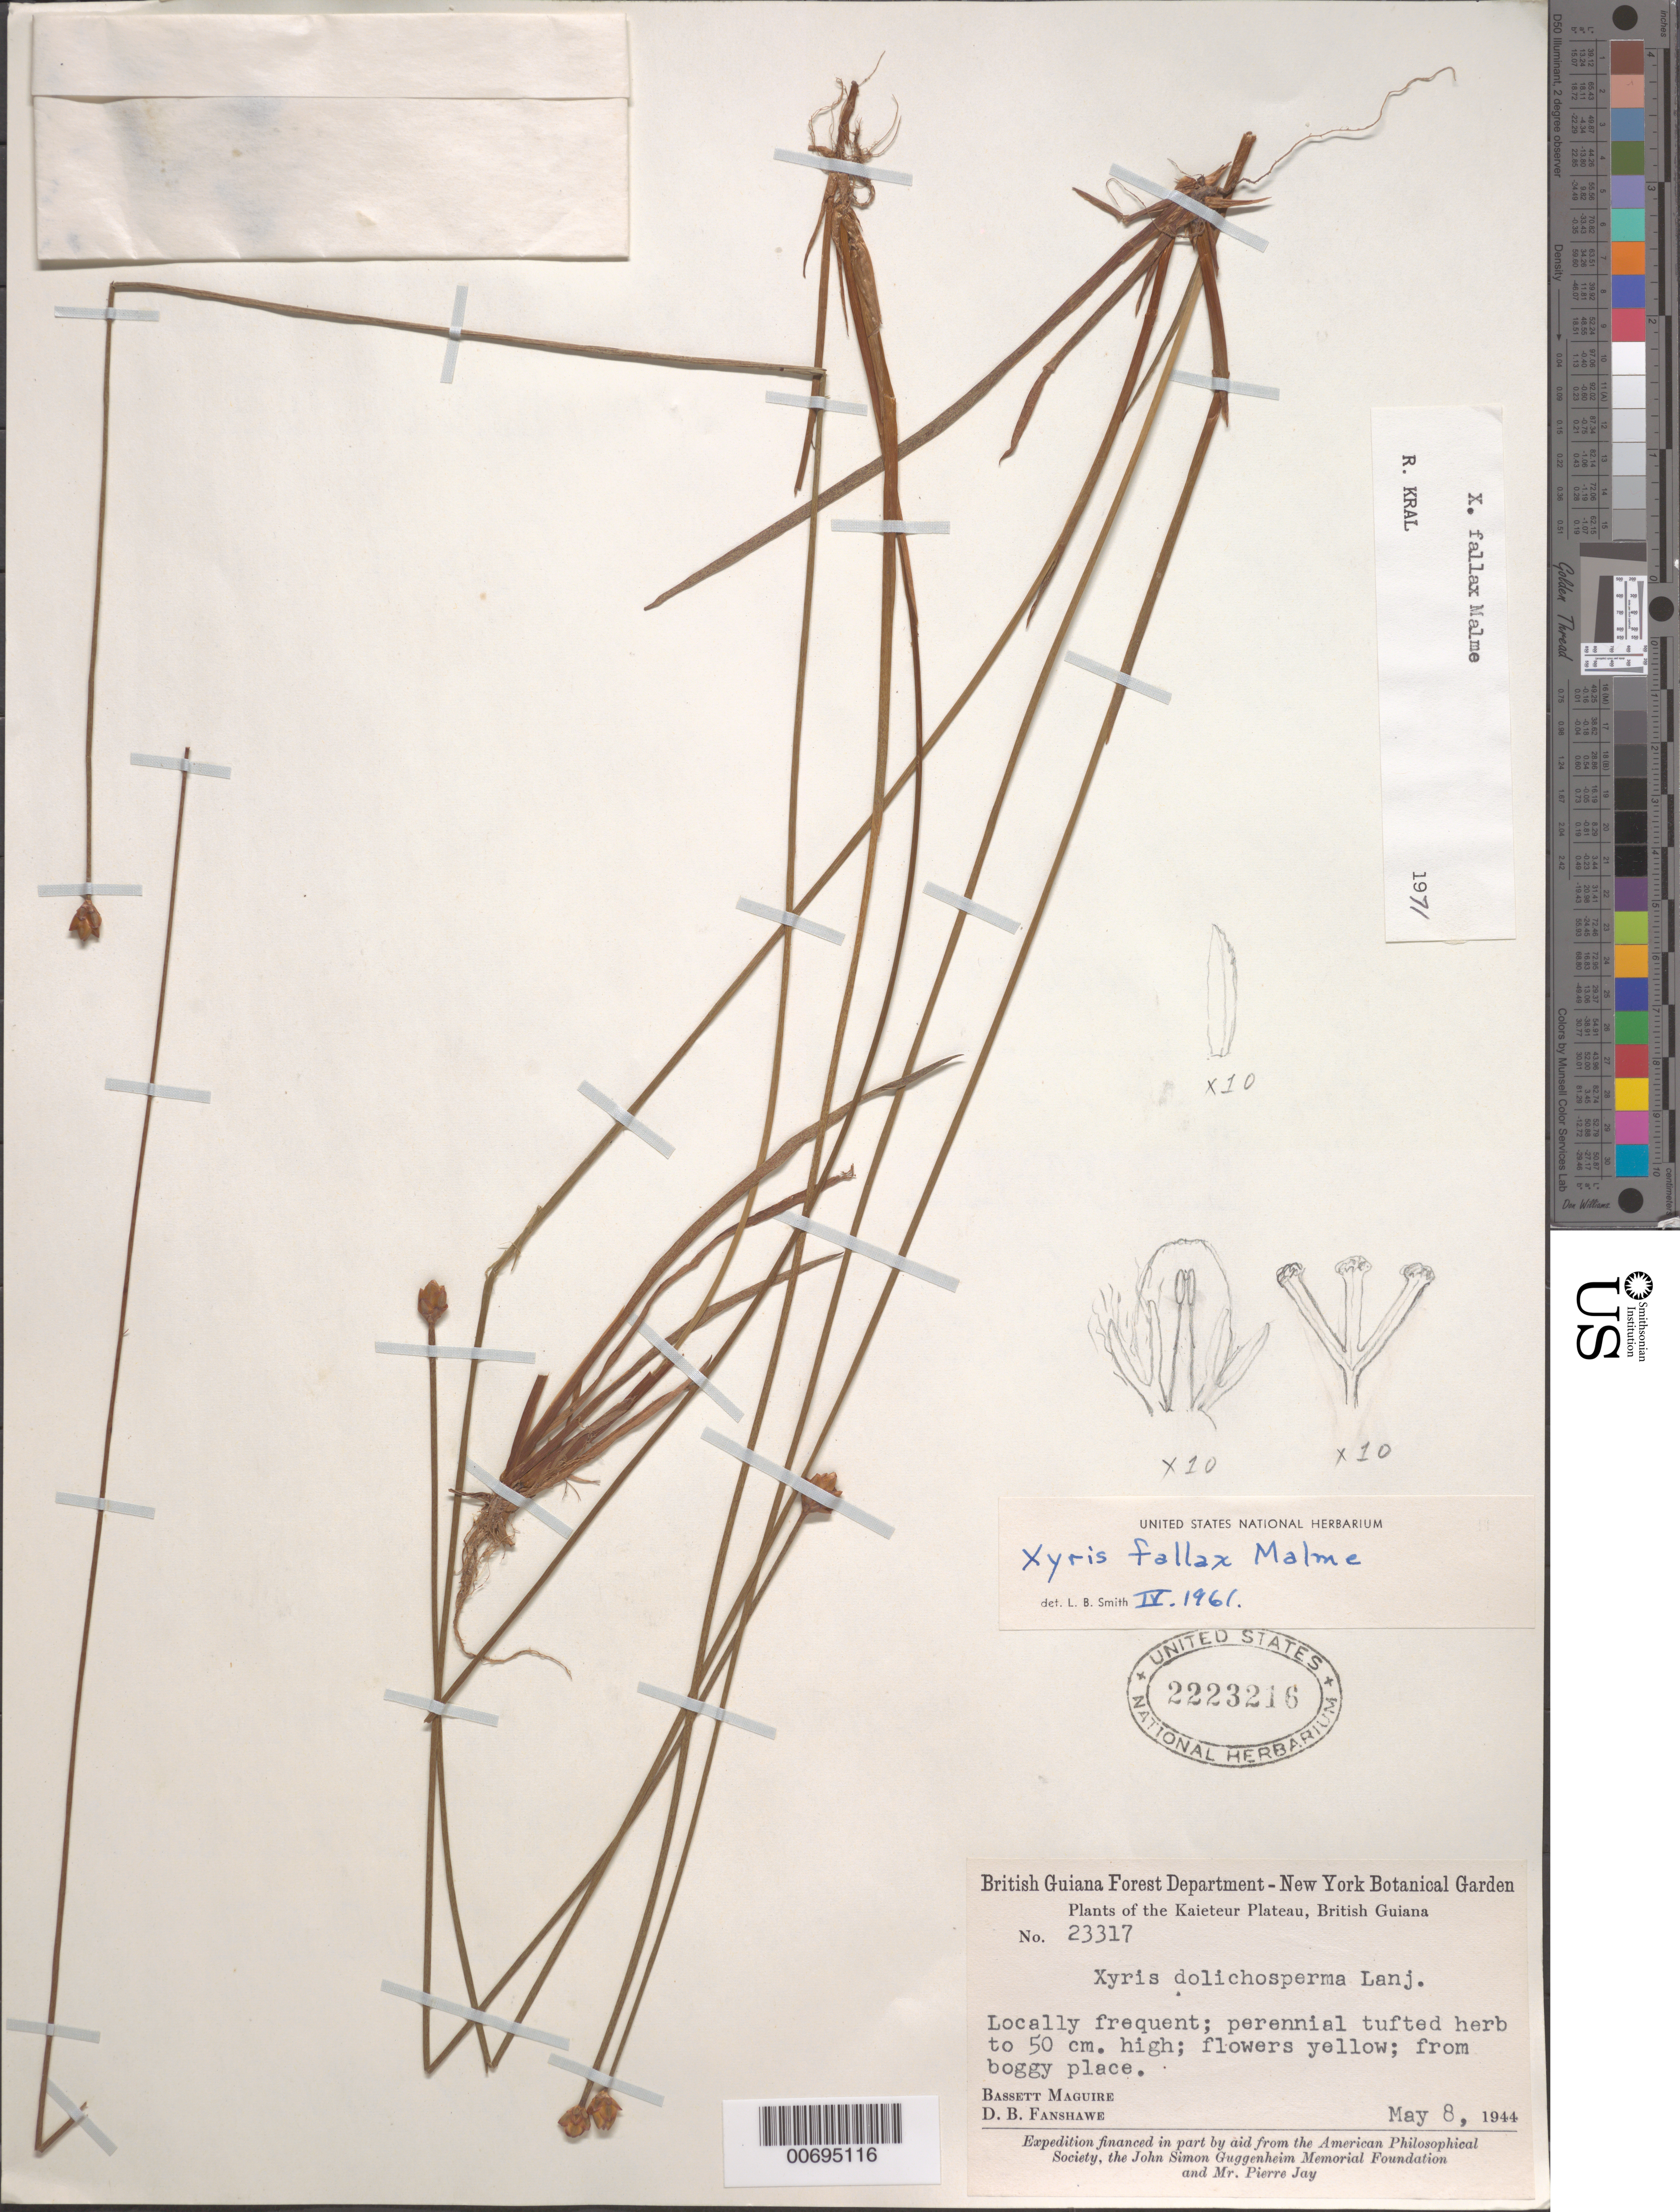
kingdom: Plantae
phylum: Tracheophyta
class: Liliopsida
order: Poales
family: Xyridaceae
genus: Xyris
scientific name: Xyris fallax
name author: Malme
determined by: Smith, Lyman B., (US), NMNH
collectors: B. Maguire & D. B. Fanshawe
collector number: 23317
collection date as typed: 8-May-44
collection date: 1944-05-08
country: Guyana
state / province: Potaro-Siparuni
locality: Kaieteur Plateau, Potaro River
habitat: Boggy place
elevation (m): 427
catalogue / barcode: US 2223216